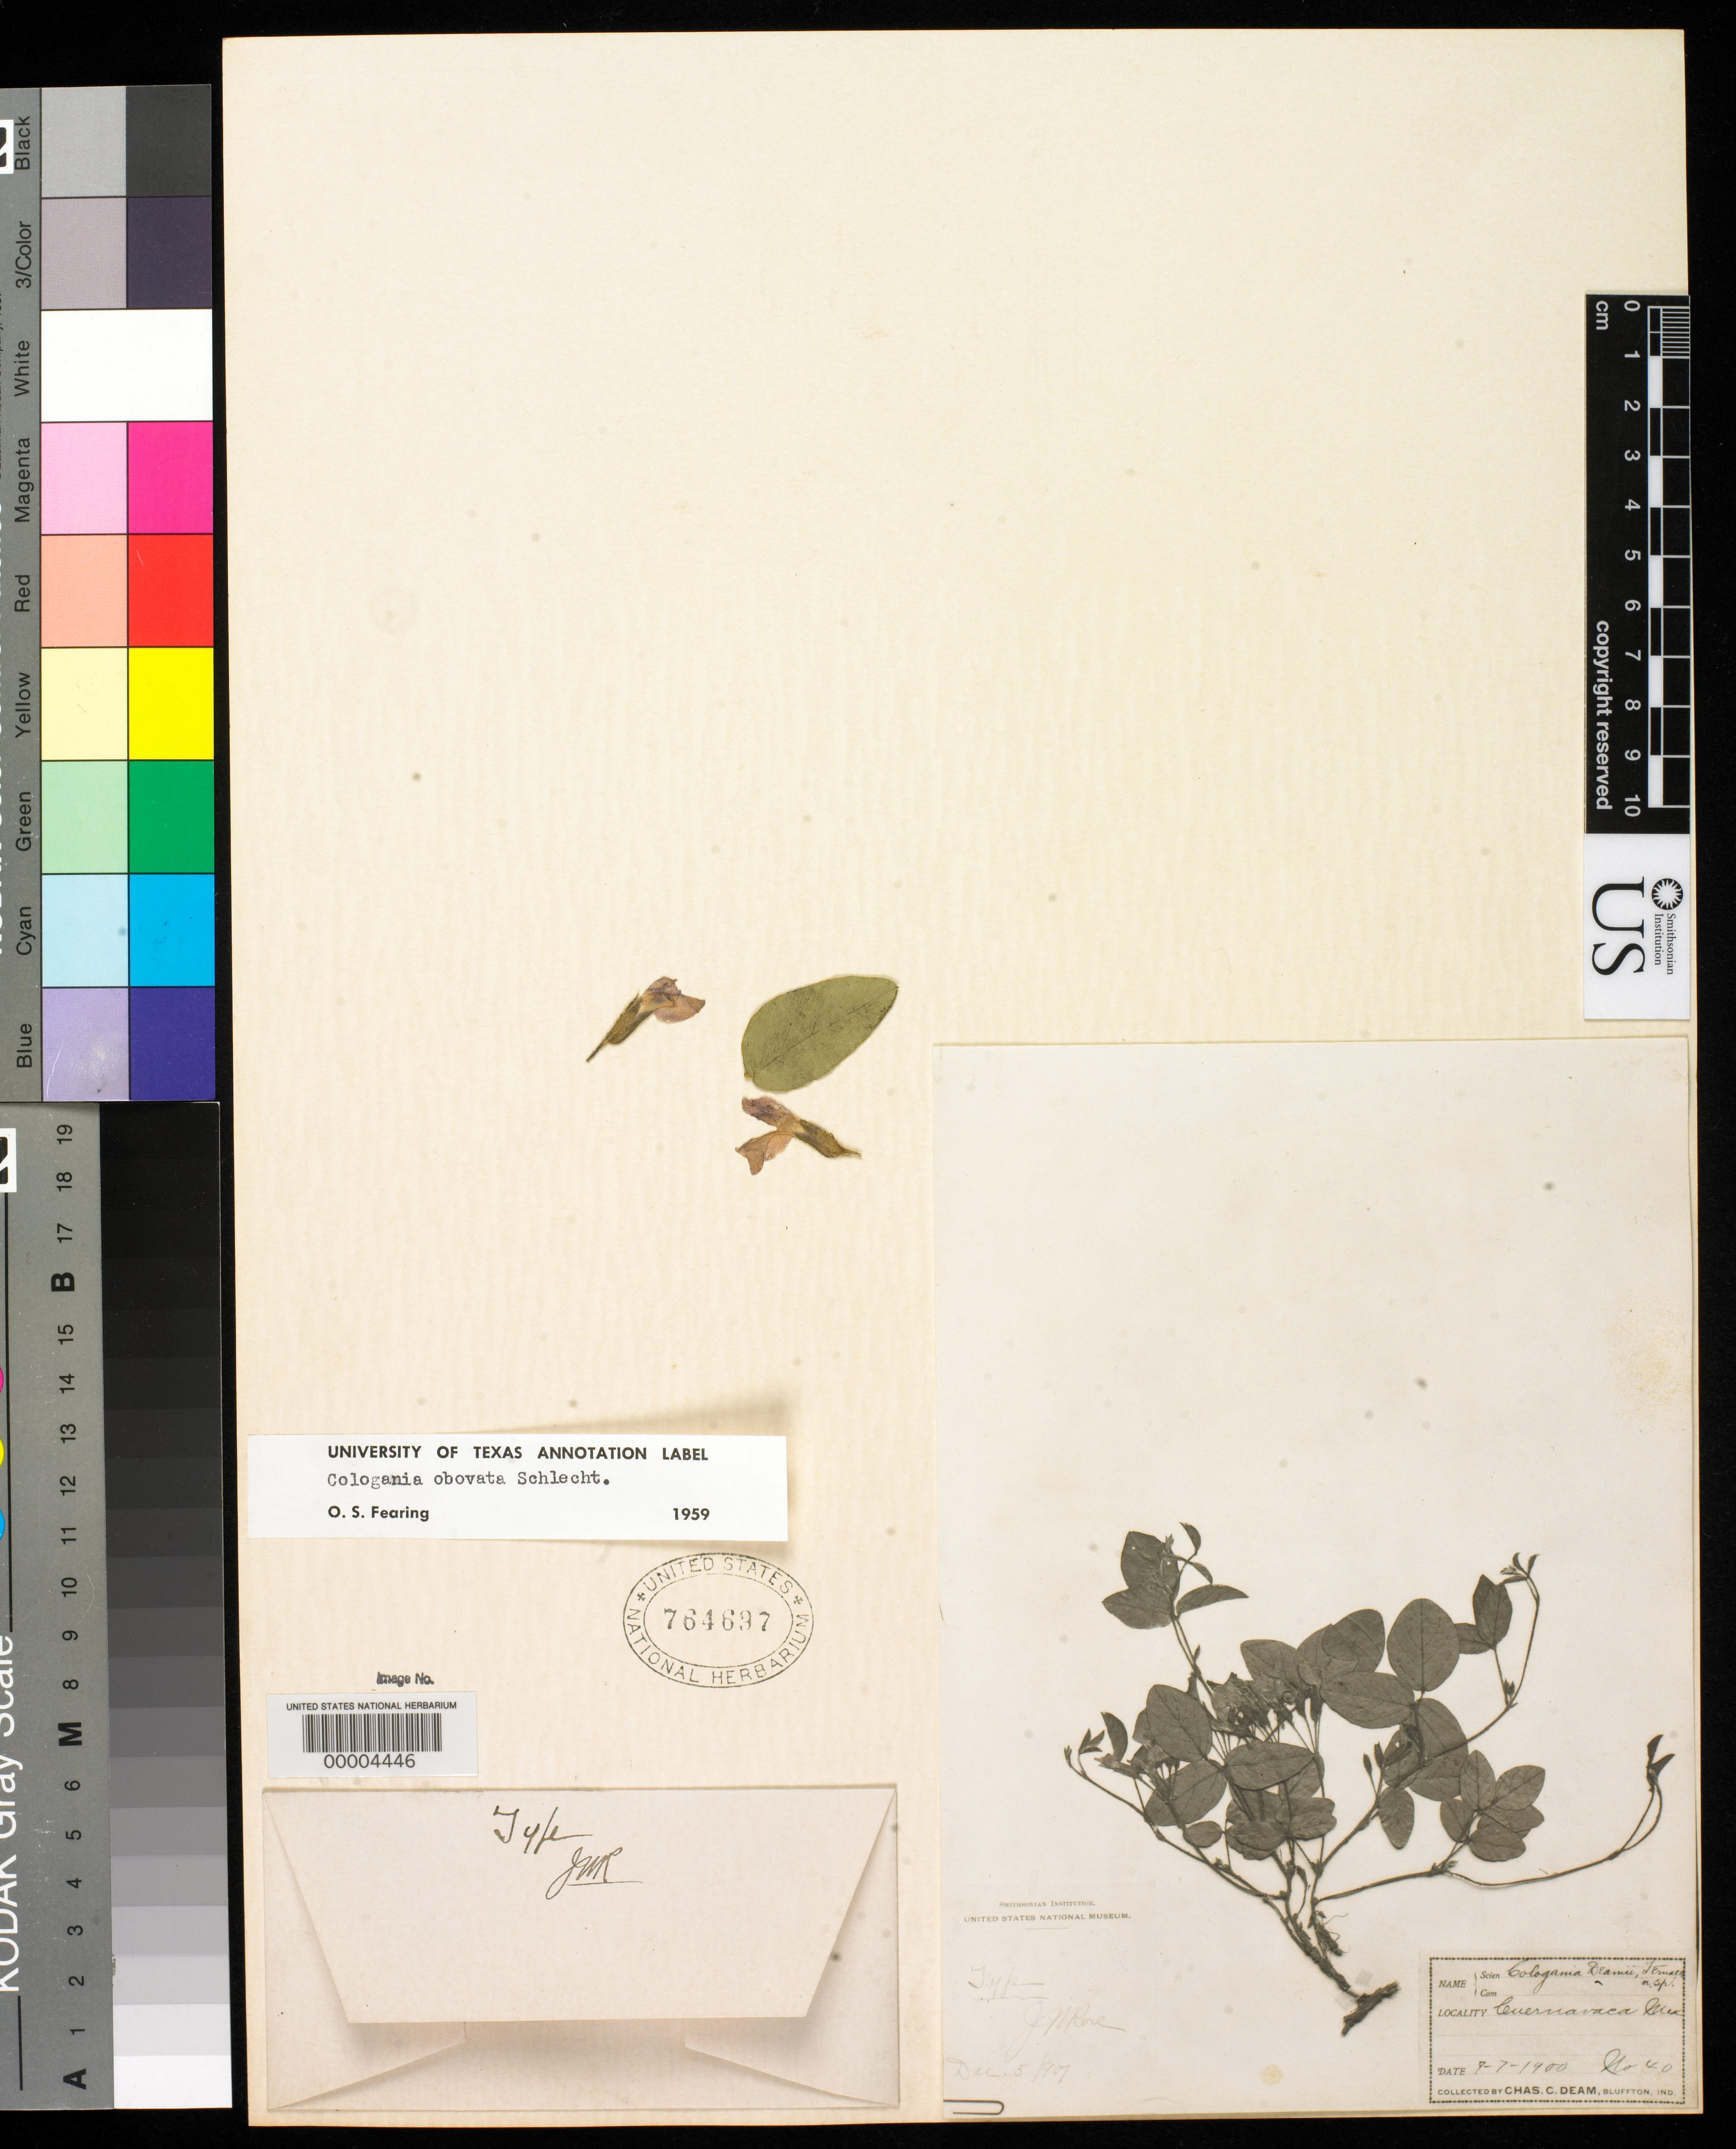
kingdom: Plantae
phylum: Tracheophyta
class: Magnoliopsida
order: Fabales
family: Fabaceae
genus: Cologania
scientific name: Cologania deamii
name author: Fernald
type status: Type Fragment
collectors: C. C. Deam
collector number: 40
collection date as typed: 07 Jul 1900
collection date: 1900-07-07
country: Mexico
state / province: Morelos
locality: Cuernavaca.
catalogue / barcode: US 764697